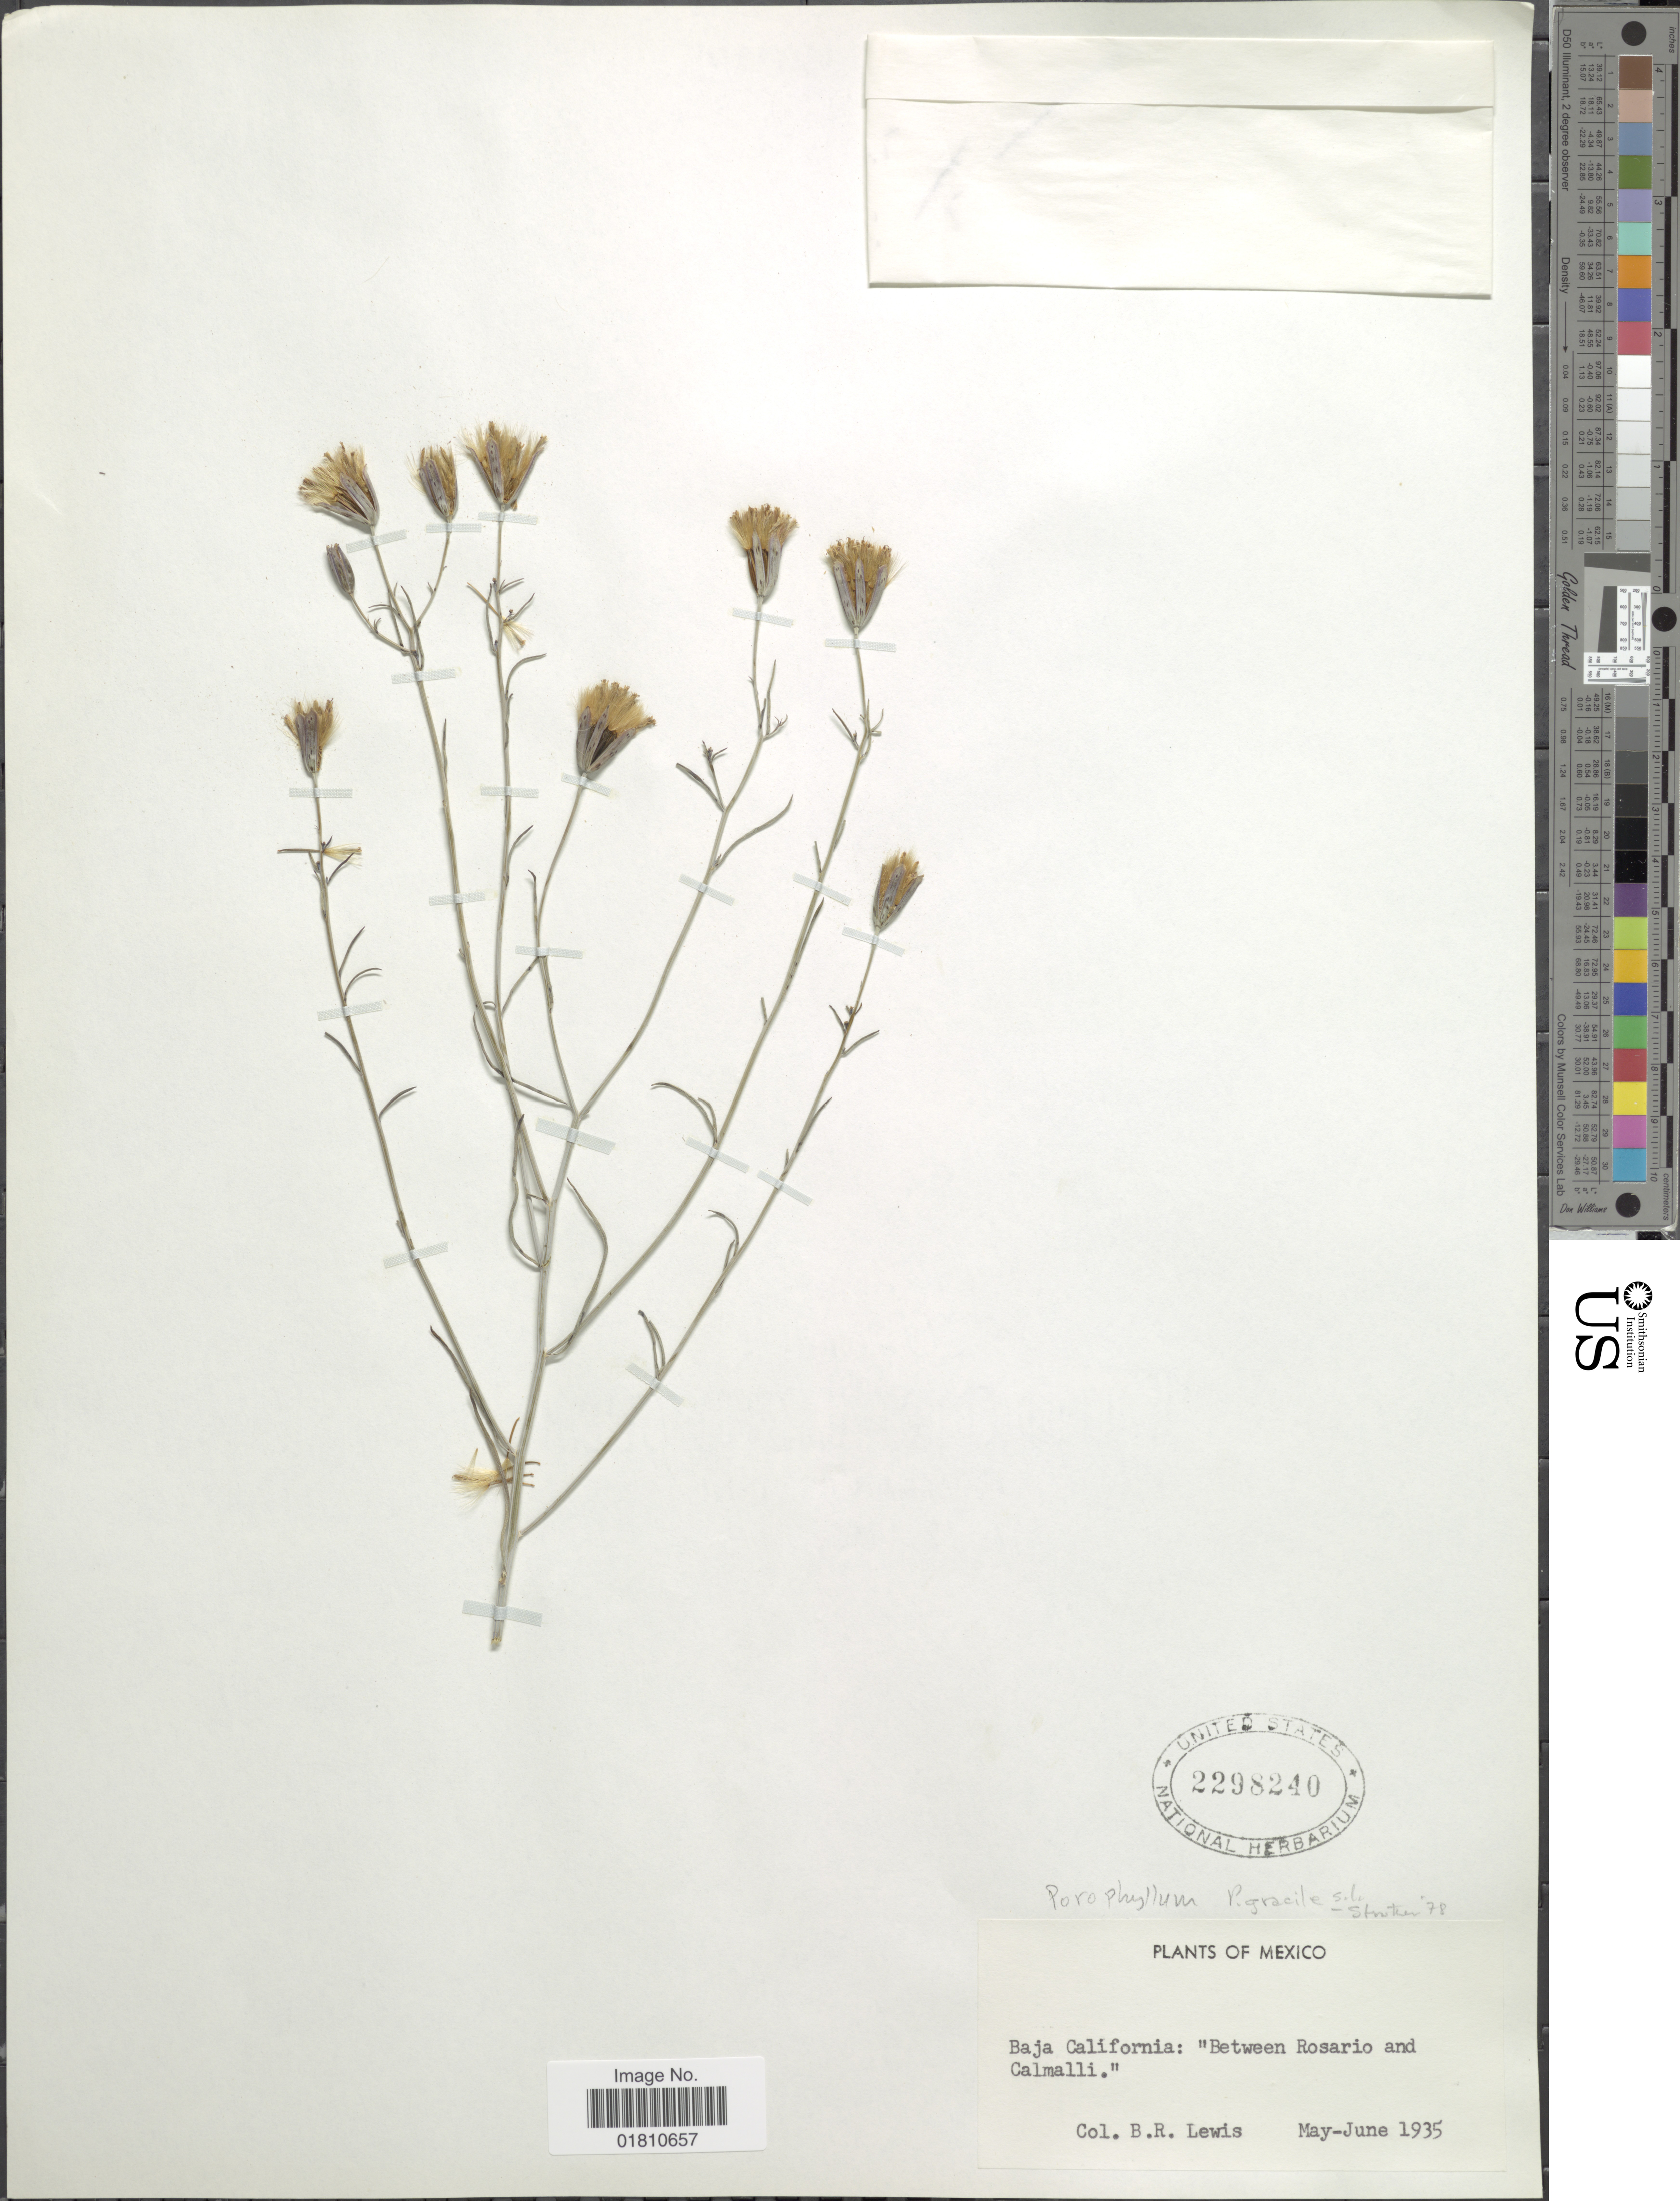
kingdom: Plantae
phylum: Tracheophyta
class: Magnoliopsida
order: Asterales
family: Asteraceae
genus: Porophyllum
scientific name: Porophyllum gracile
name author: Benth.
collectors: B. R. Lewis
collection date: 1935-05/1935-06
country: Mexico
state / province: Baja California Norte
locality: Between Rosario and Calmalli.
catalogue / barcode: US 2298240